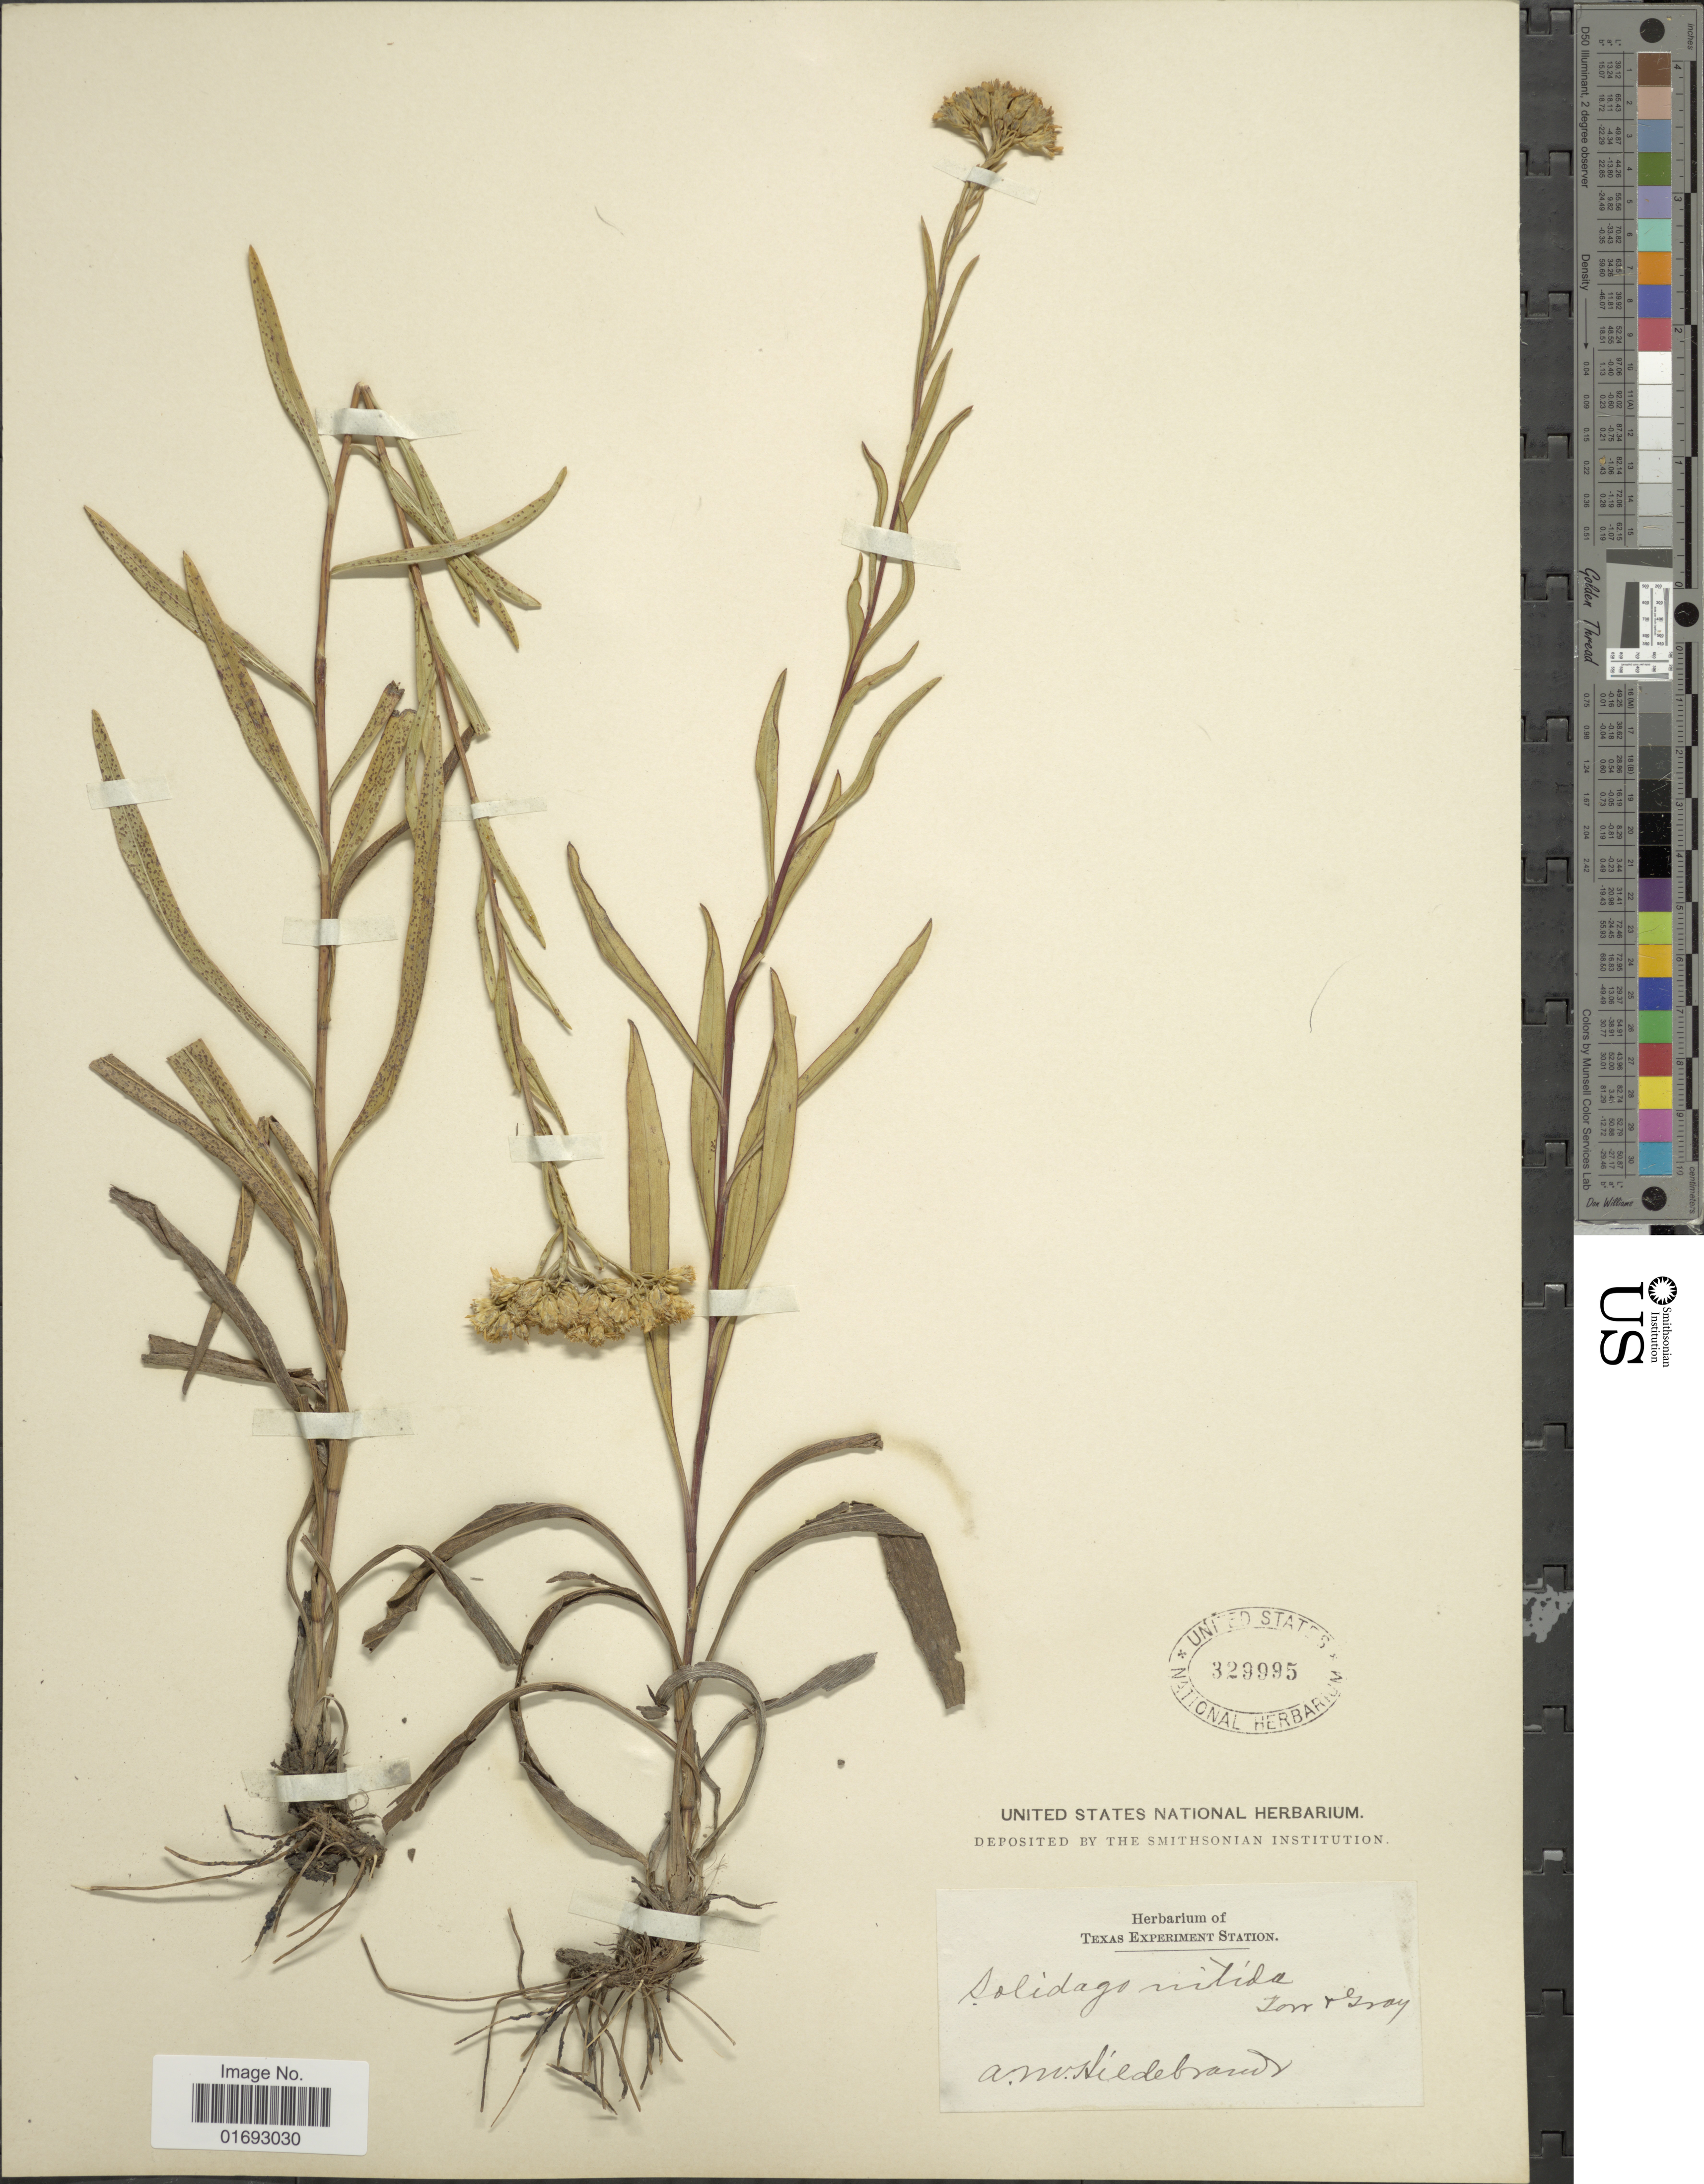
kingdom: Plantae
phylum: Tracheophyta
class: Magnoliopsida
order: Asterales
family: Asteraceae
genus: Oligoneuron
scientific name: Oligoneuron nitidum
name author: (Torr. & A. Gray) Small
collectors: A. Hildebrandt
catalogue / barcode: US 329995